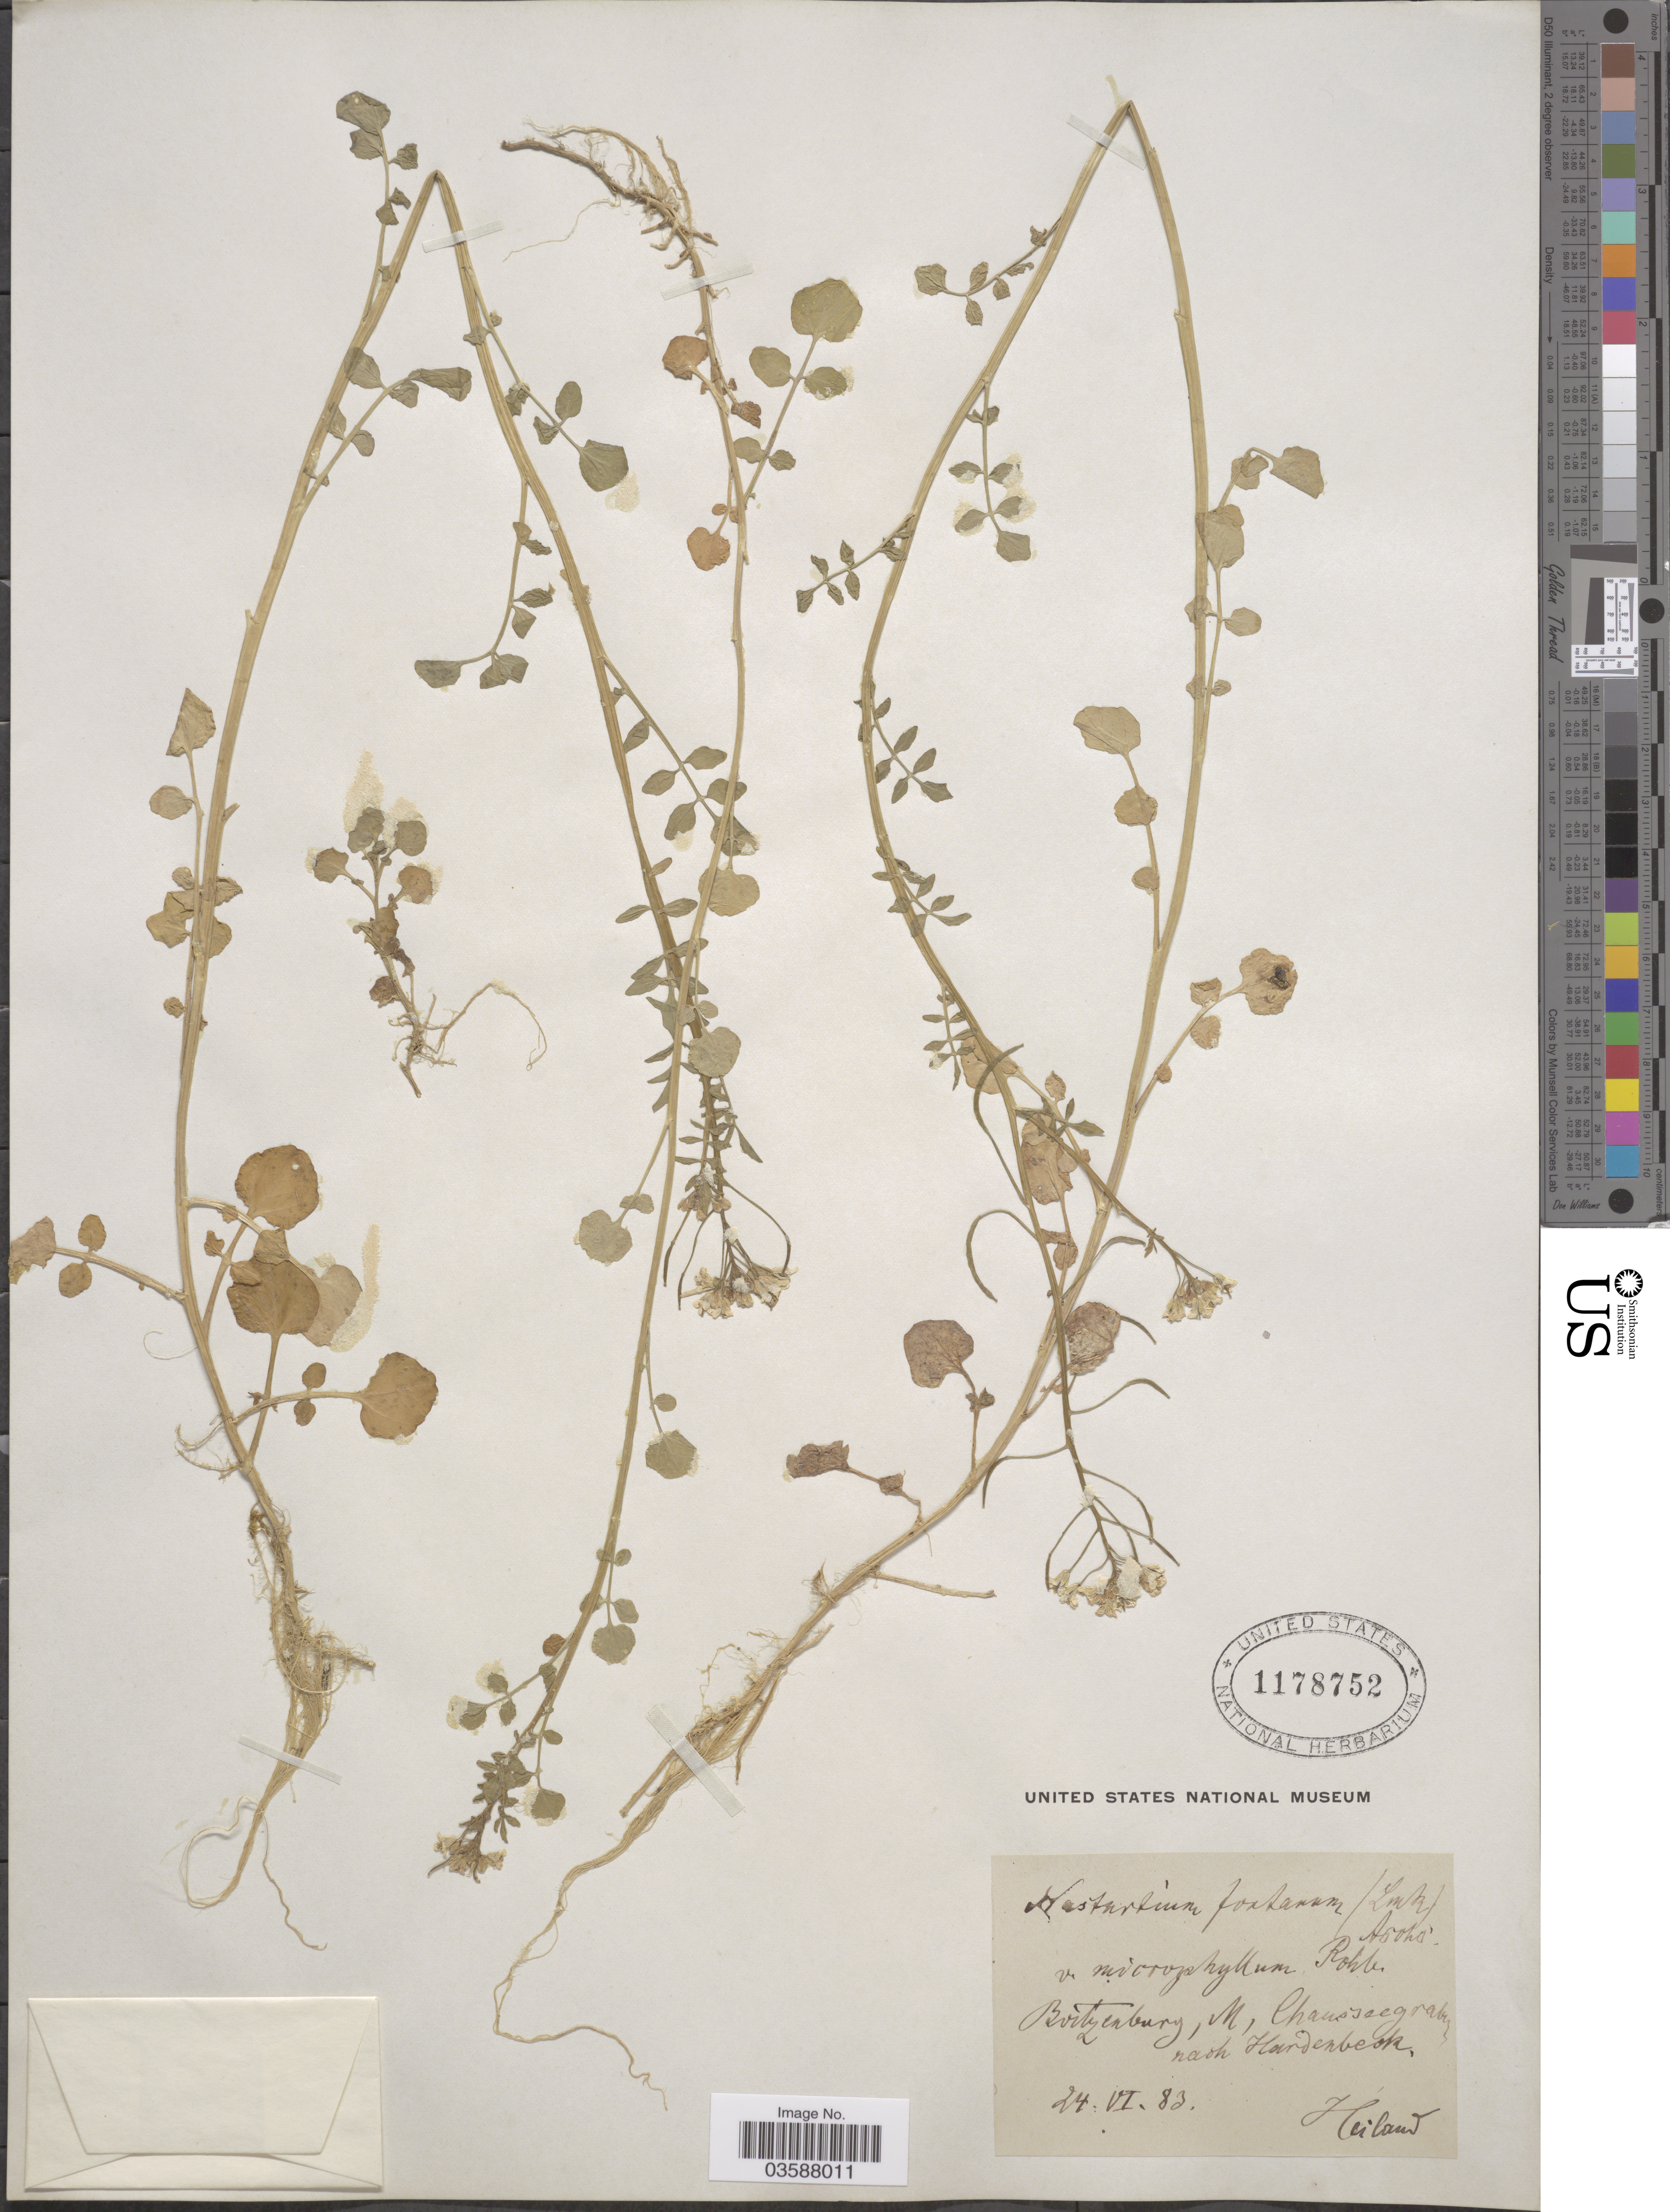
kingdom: Plantae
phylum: Tracheophyta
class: Magnoliopsida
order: Brassicales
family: Brassicaceae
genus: Nasturtium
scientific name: Nasturtium officinale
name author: R. Br.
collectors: -. Heiland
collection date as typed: Transcribed d/m/y: 24/6/83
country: Germany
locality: Boitzenburg, M, Chausisegraben nach Hardenbeck.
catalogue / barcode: US 1178752